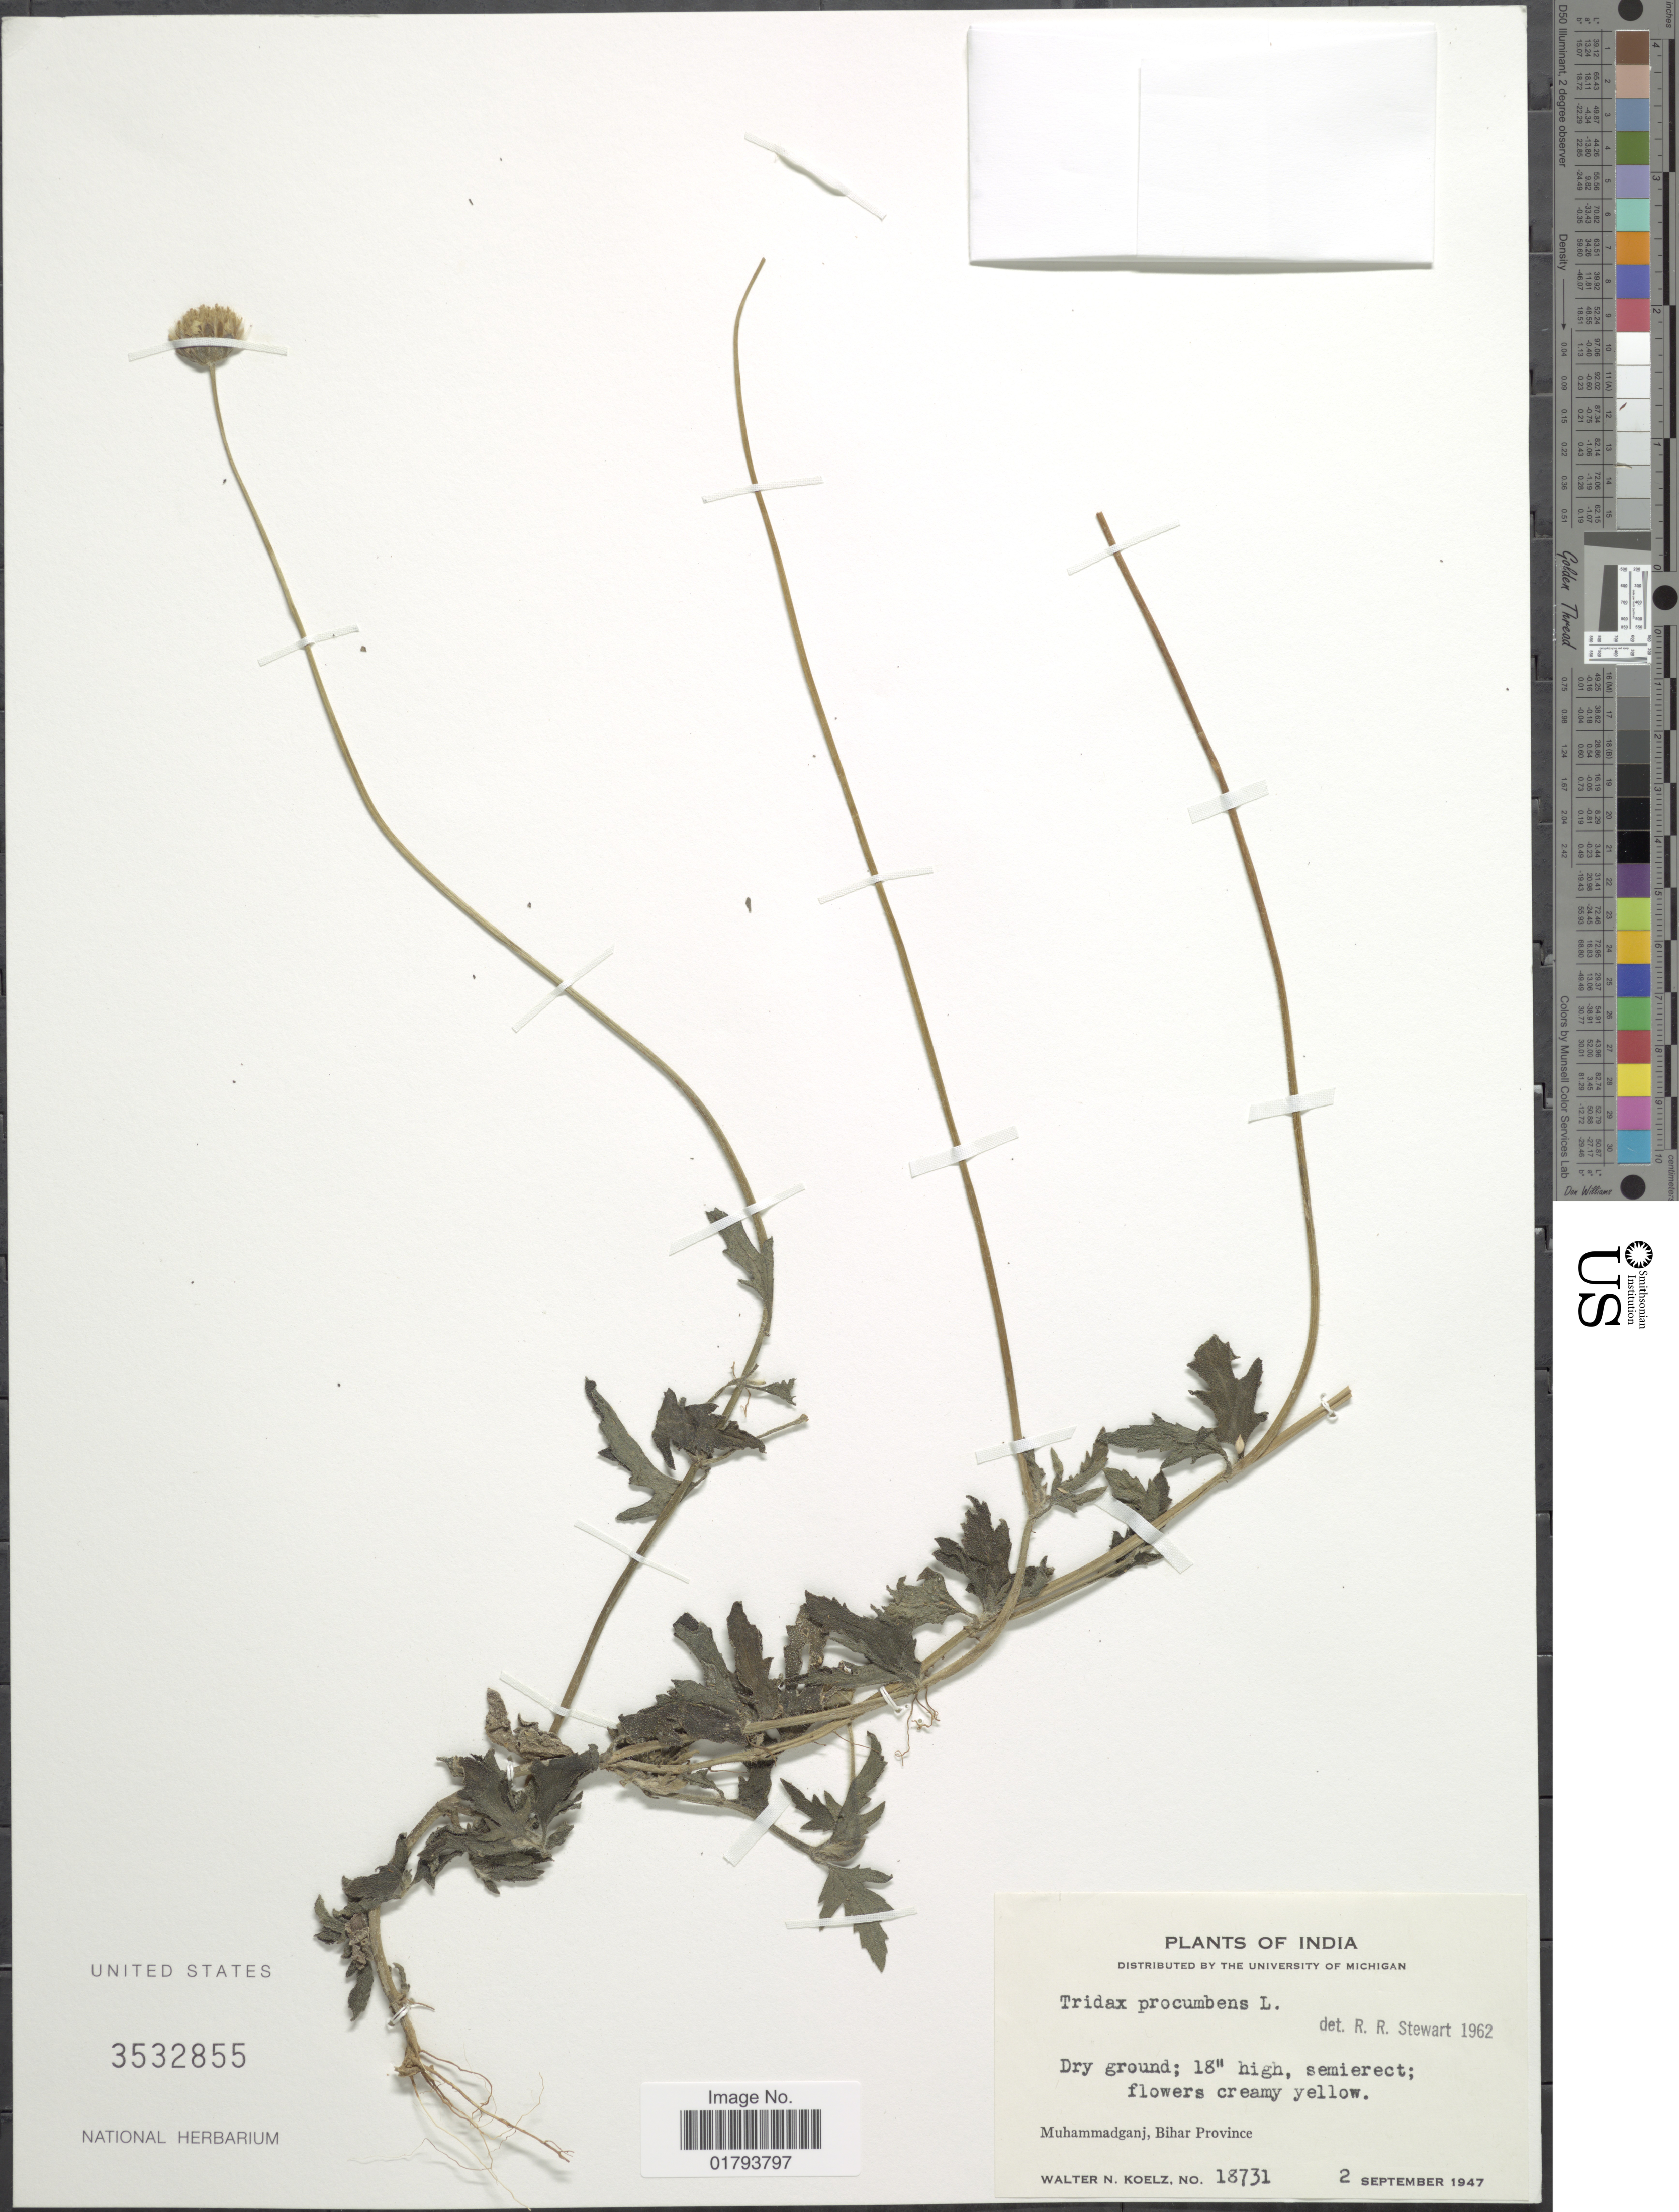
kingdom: Plantae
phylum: Tracheophyta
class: Magnoliopsida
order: Asterales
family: Asteraceae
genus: Tridax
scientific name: Tridax procumbens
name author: L.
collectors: W. N. Koelz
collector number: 18731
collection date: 1947-09-02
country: India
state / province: Bihar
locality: Muhammadganj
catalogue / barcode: US 3532855